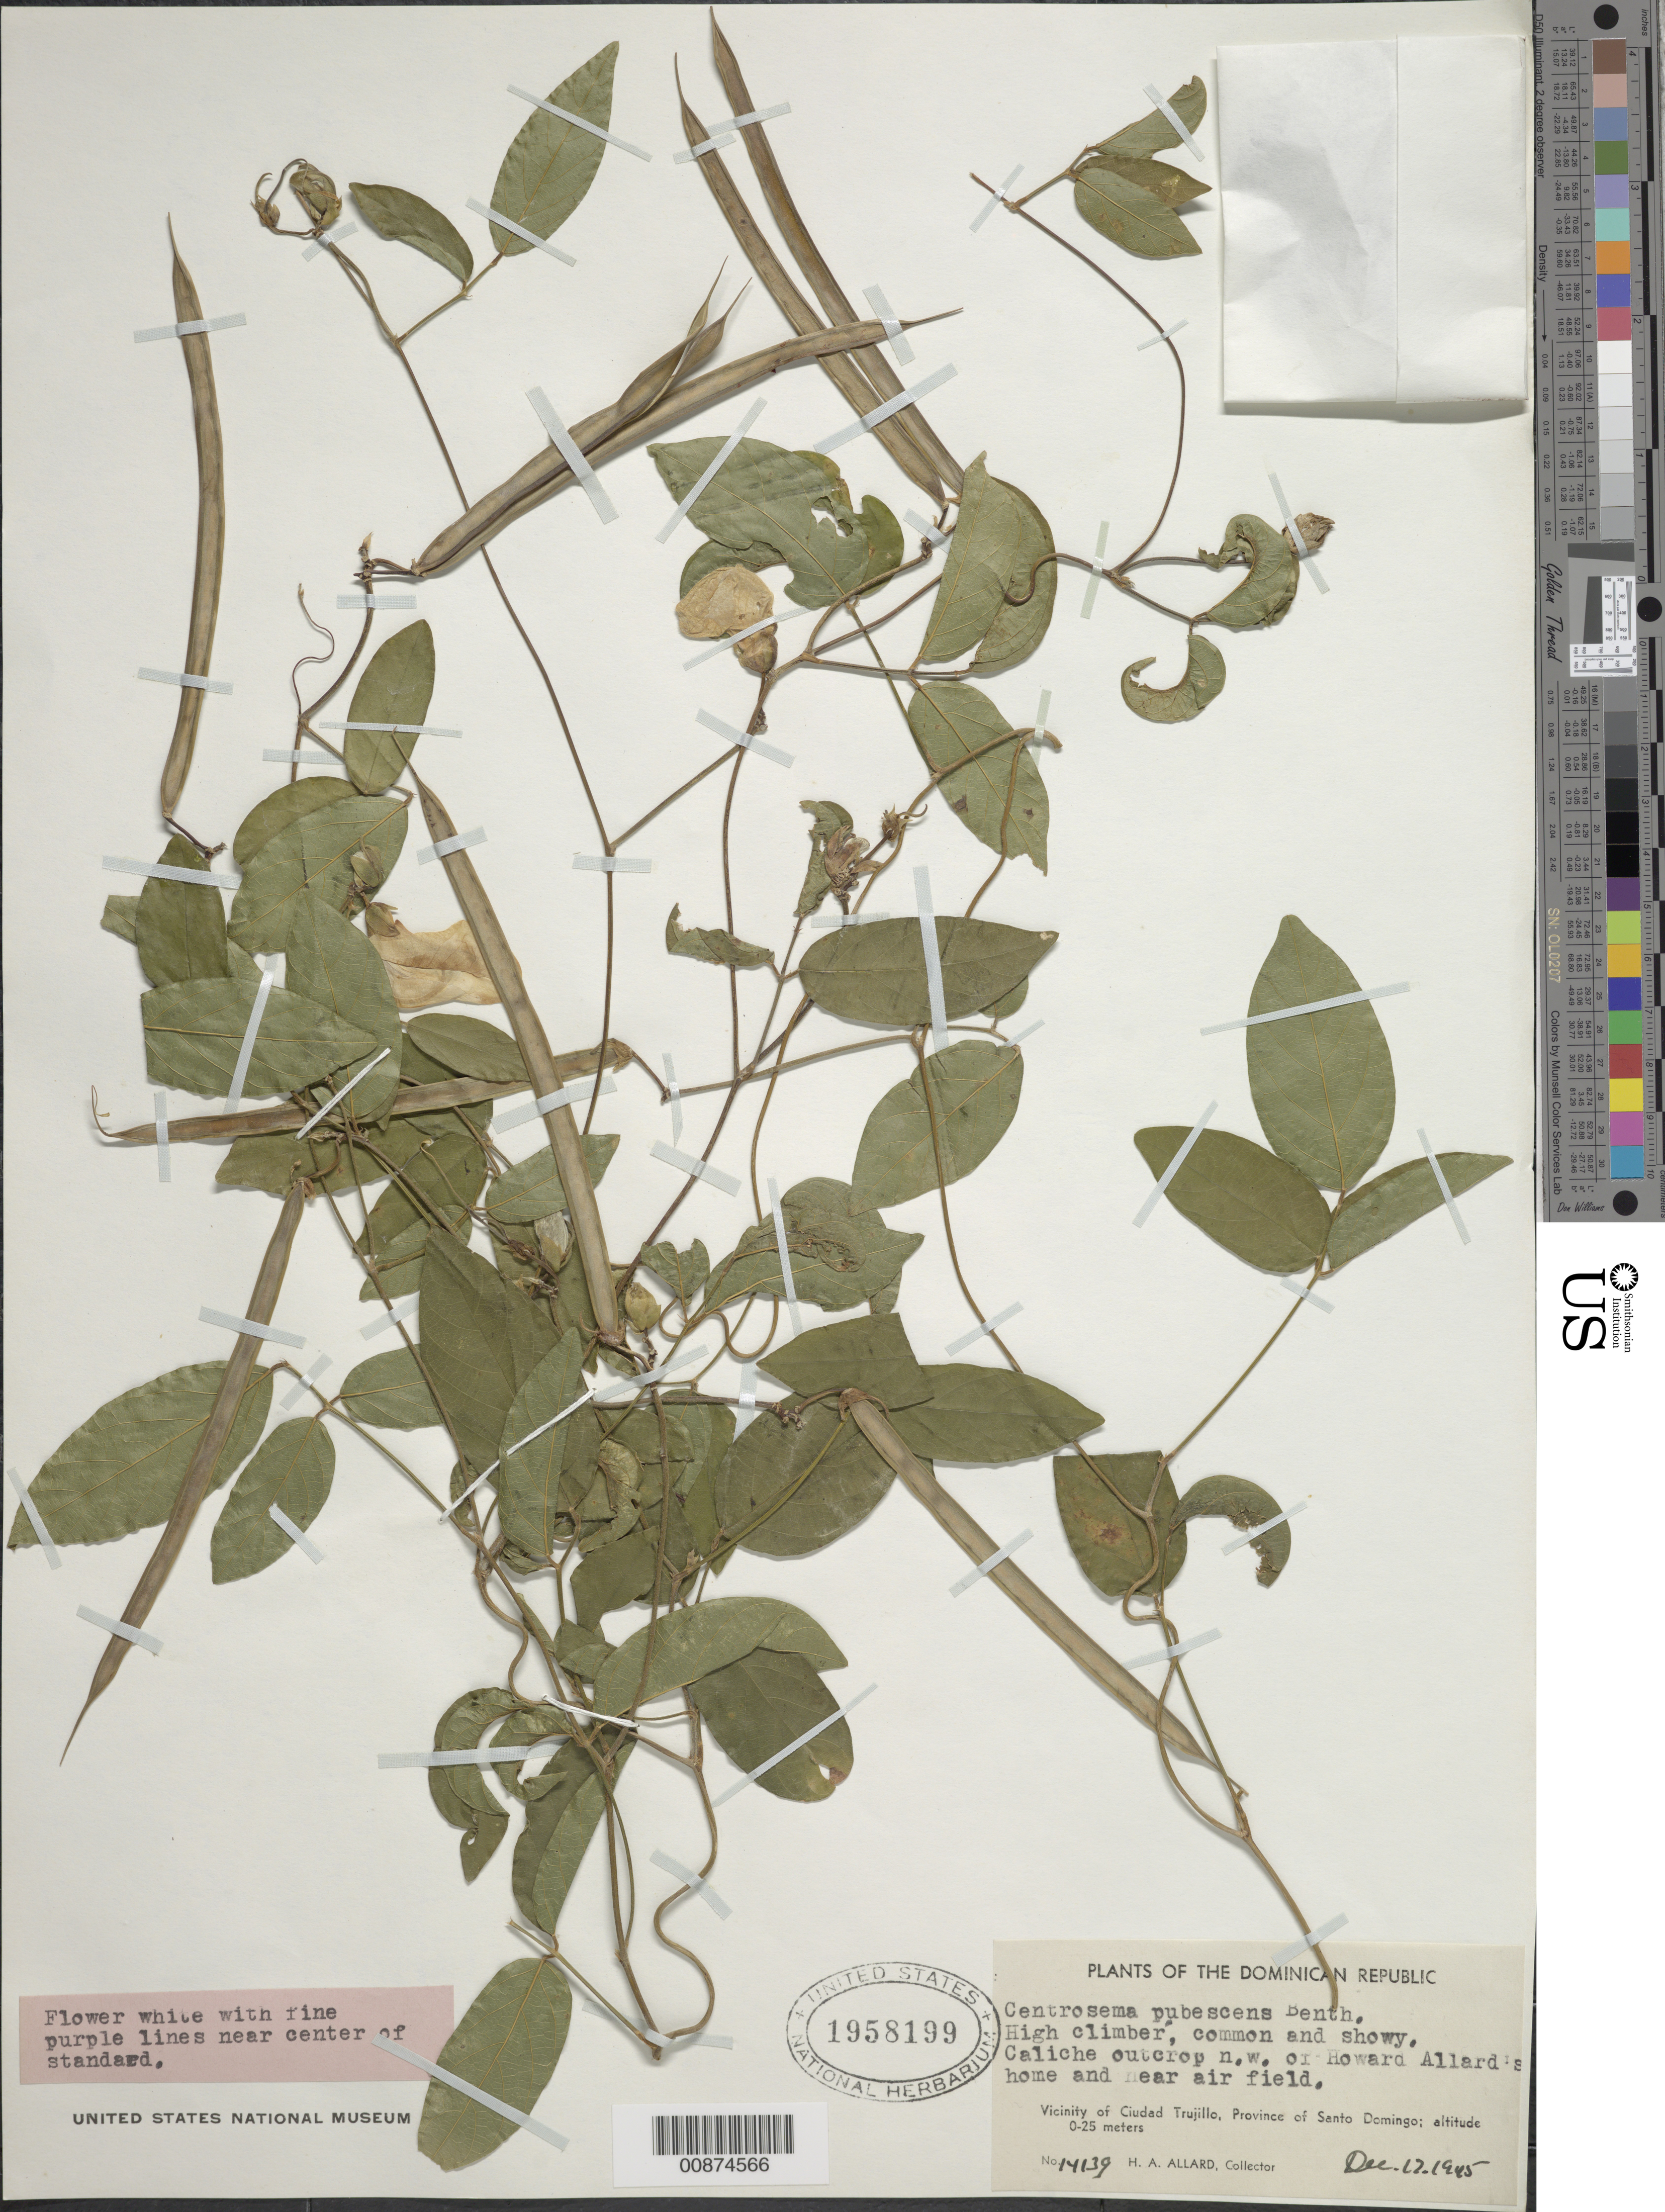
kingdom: Plantae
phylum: Tracheophyta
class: Magnoliopsida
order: Fabales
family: Fabaceae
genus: Centrosema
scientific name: Centrosema pubescens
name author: Benth.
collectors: H. A. Allard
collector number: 14139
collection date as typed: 17 Dec 1945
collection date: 1945-12-17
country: Dominican Republic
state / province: Distrito Nacional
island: Hispaniola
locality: Vicinity of Ciudad Trujillo, Province of Santo Domingo (obsolete). Caliche outcrop NW of Howard Allard's home and near air field.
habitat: Caliche outcrop.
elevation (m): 0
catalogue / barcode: US 1958199